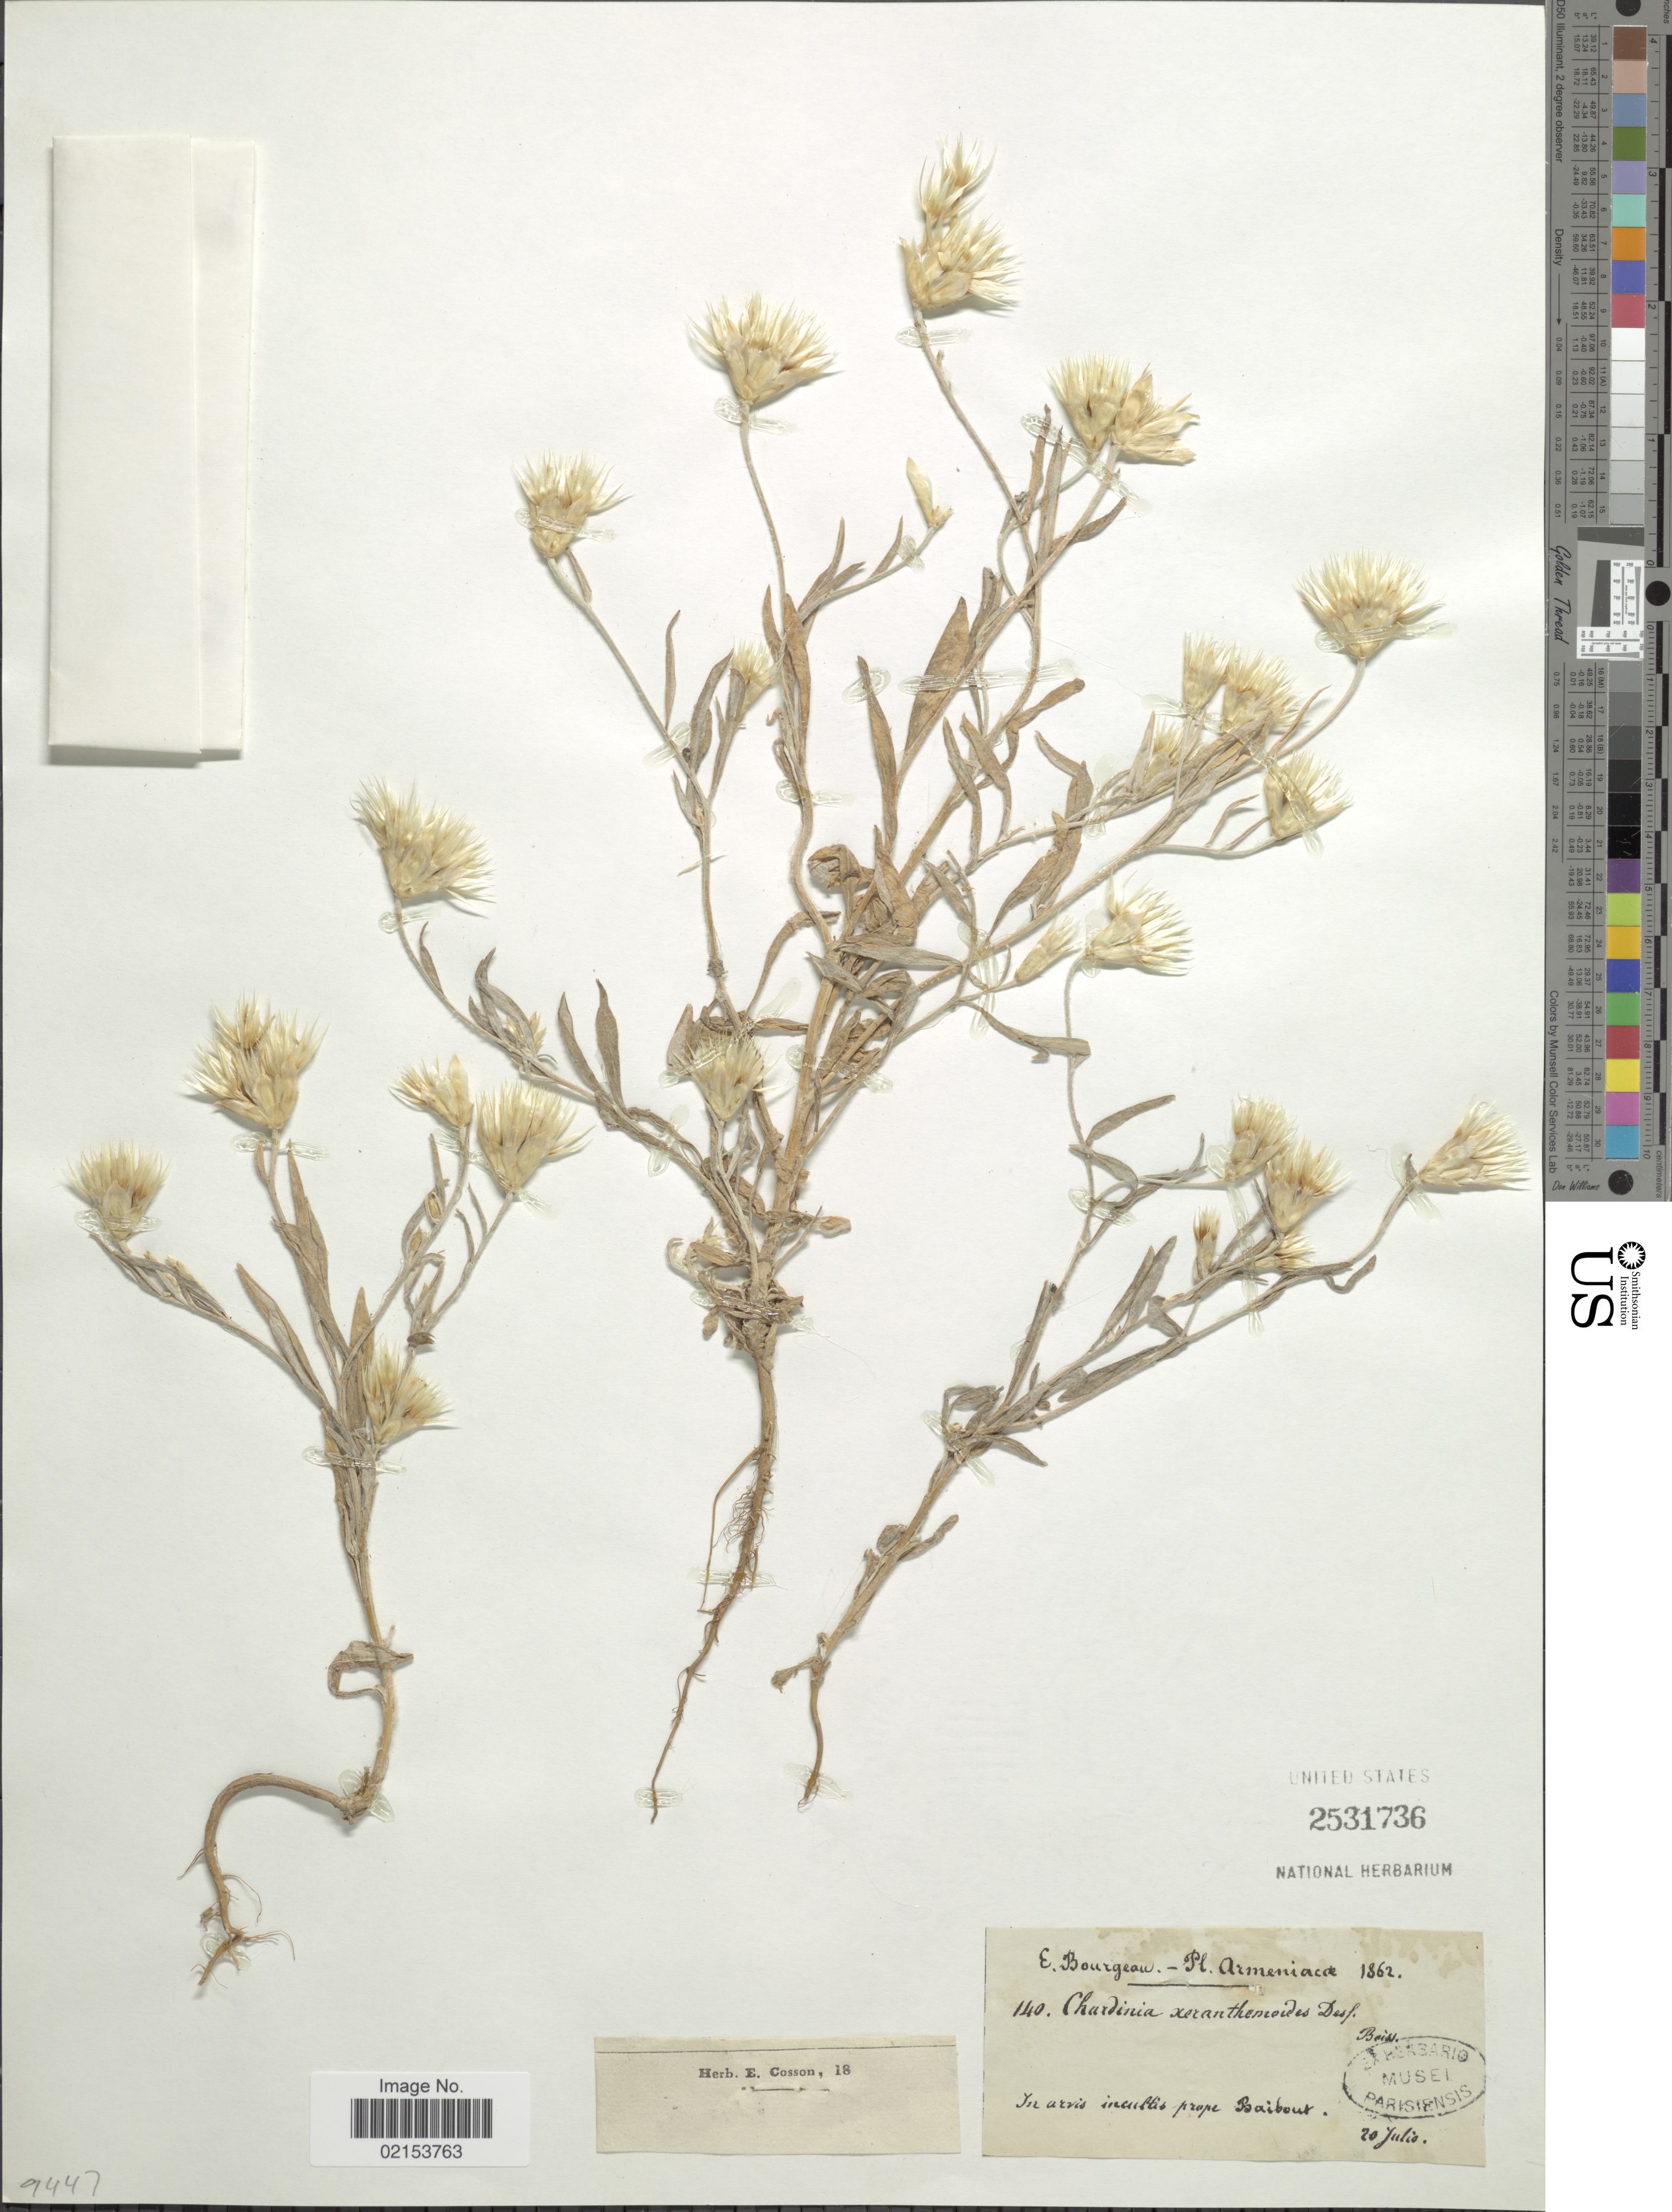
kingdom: Plantae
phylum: Tracheophyta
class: Magnoliopsida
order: Asterales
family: Asteraceae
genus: Chardinia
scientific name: Chardinia orientalis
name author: (L.) Kuntze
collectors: E. Bourgeau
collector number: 140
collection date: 1862-07-20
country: Armenia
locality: Prope Baibout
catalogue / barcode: US 2531736